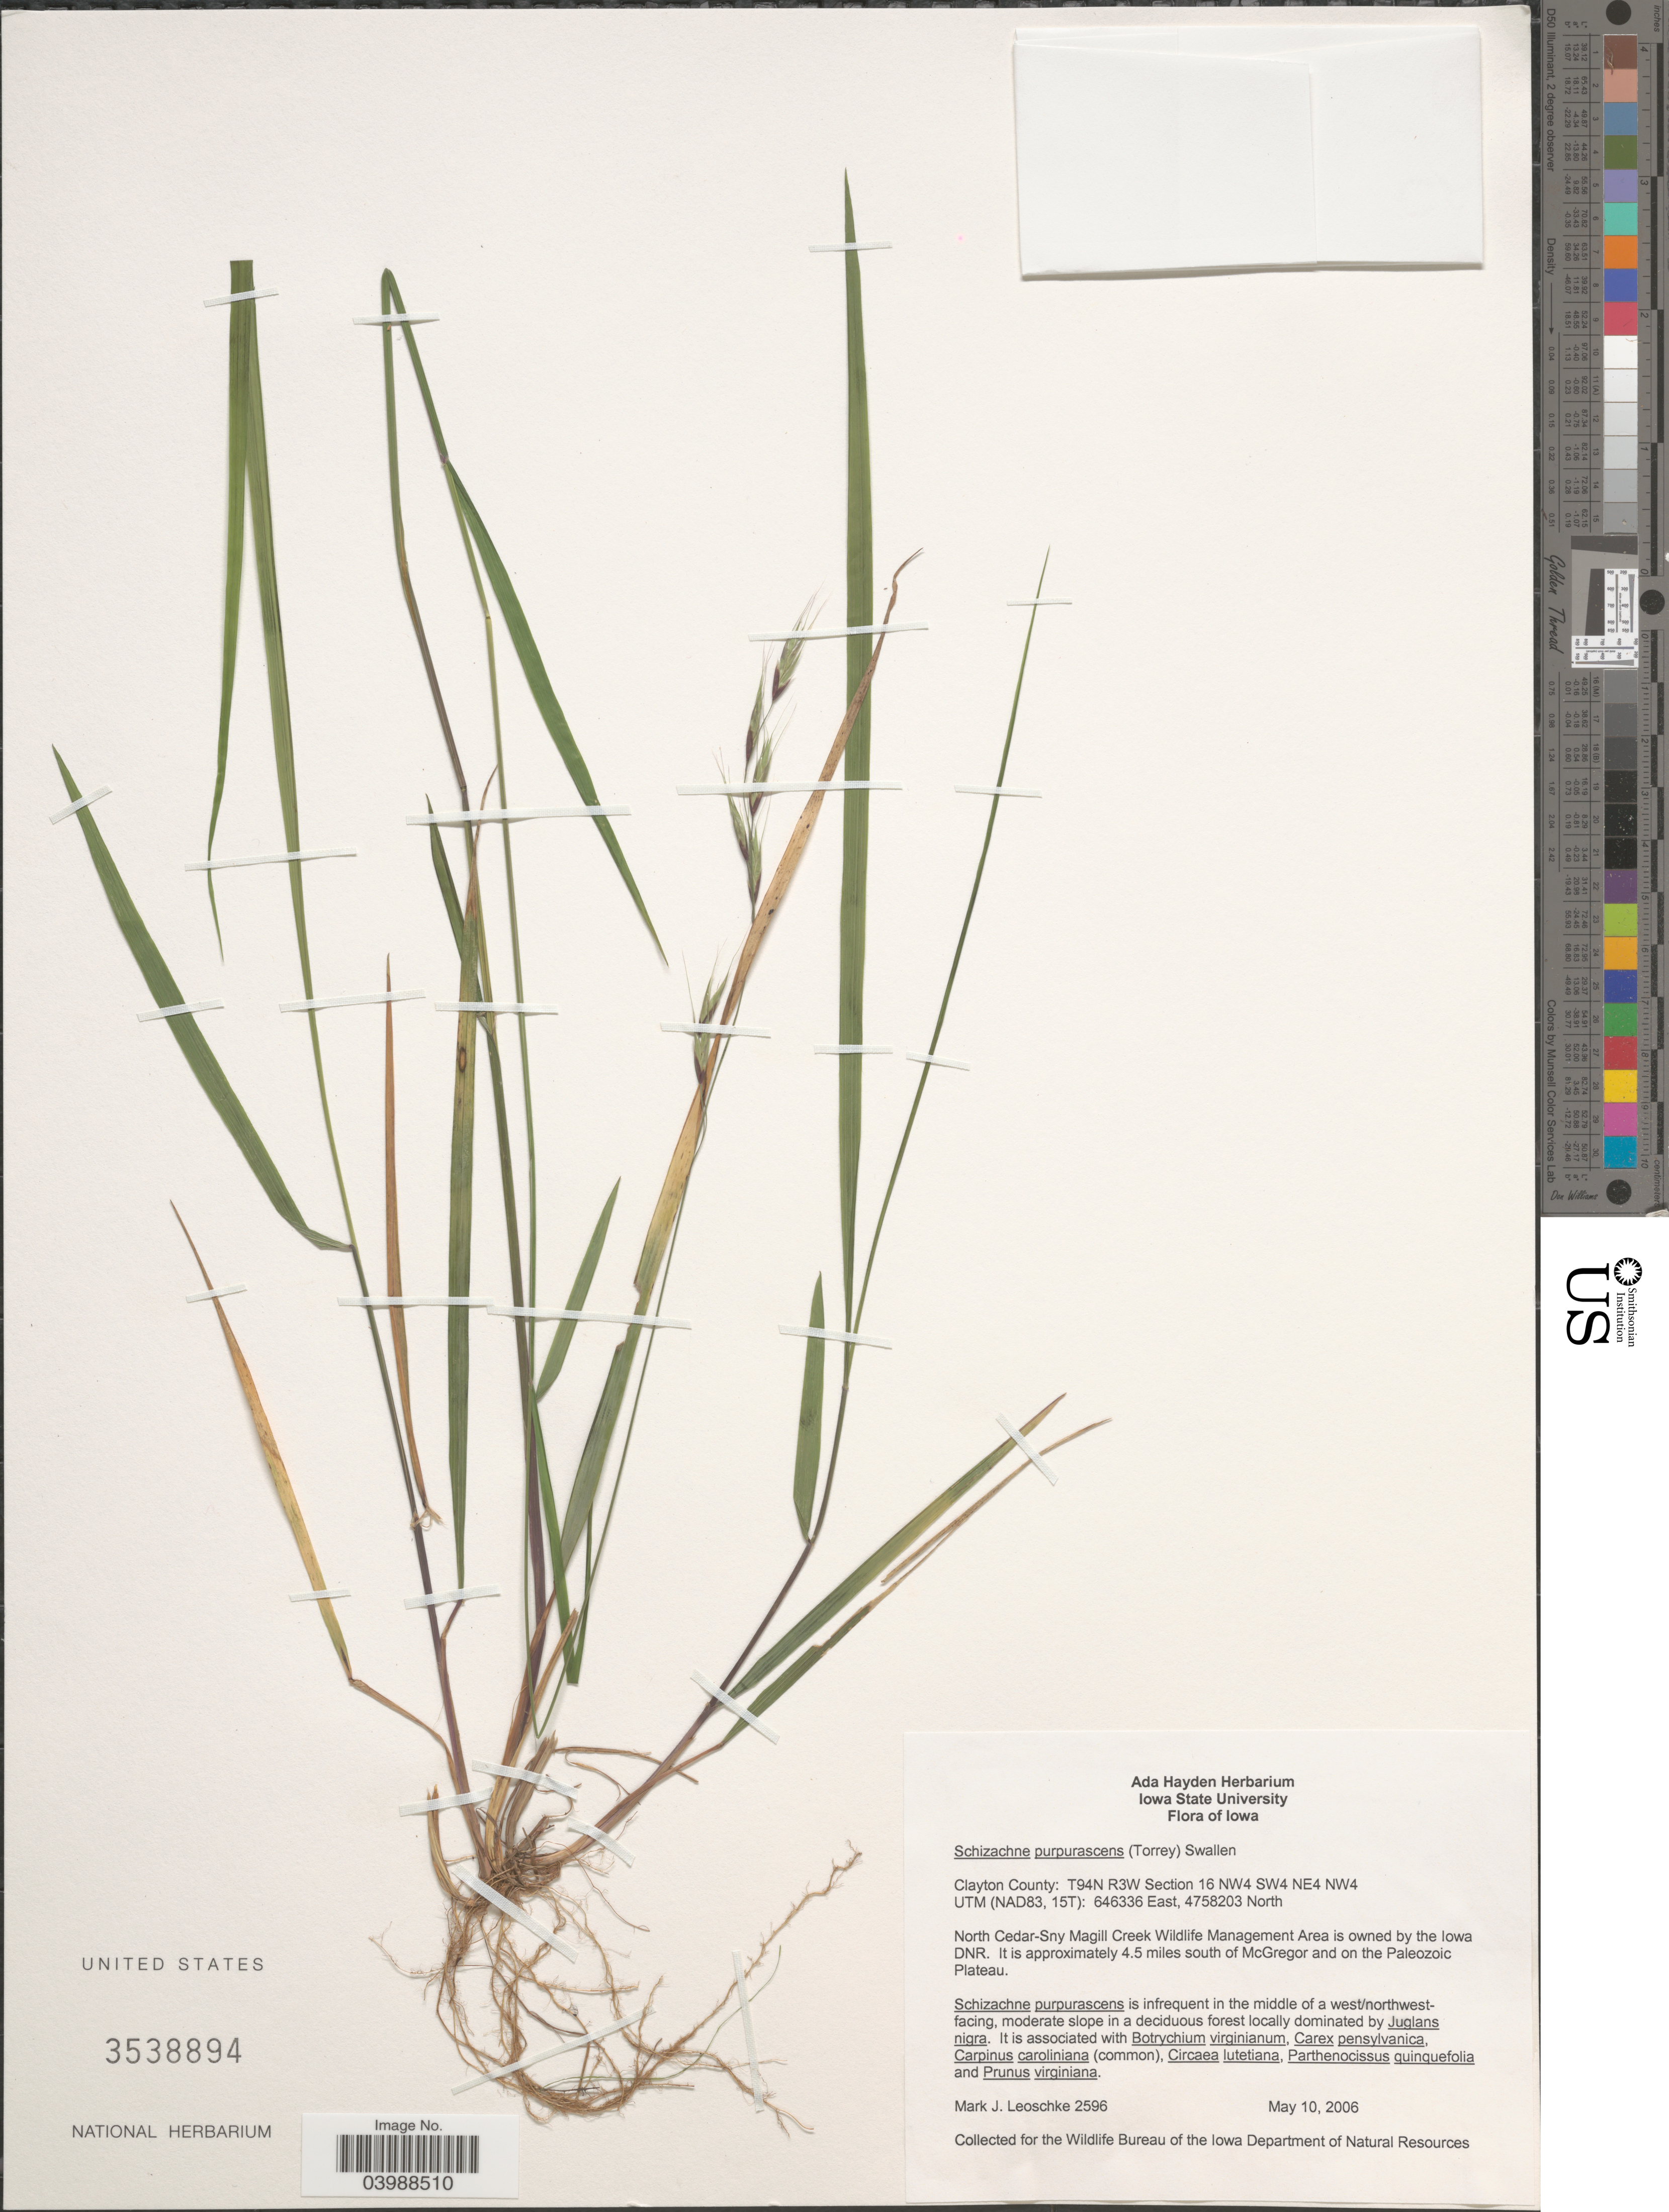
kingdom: Plantae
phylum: Tracheophyta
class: Liliopsida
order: Poales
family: Poaceae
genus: Schizachne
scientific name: Schizachne purpurascens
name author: (Torr.) Swallen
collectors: M. J. Leoschke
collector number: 2596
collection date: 2006-05-10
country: United States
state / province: Iowa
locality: Clayton County: T94N R3W Section 16 NW4 SW4 NE4 NW4. UTM (NAD83, 15T). North Cedar-Sny Magill Creek Wildlife Management Area is owned by the Iowa DNR [unsure placement]. It is approximately 4.5 miles south of McGregor and on the Paleozoic Plateau. In the middle of a west/northwest-facing, moderate slope.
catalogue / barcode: US 3538894